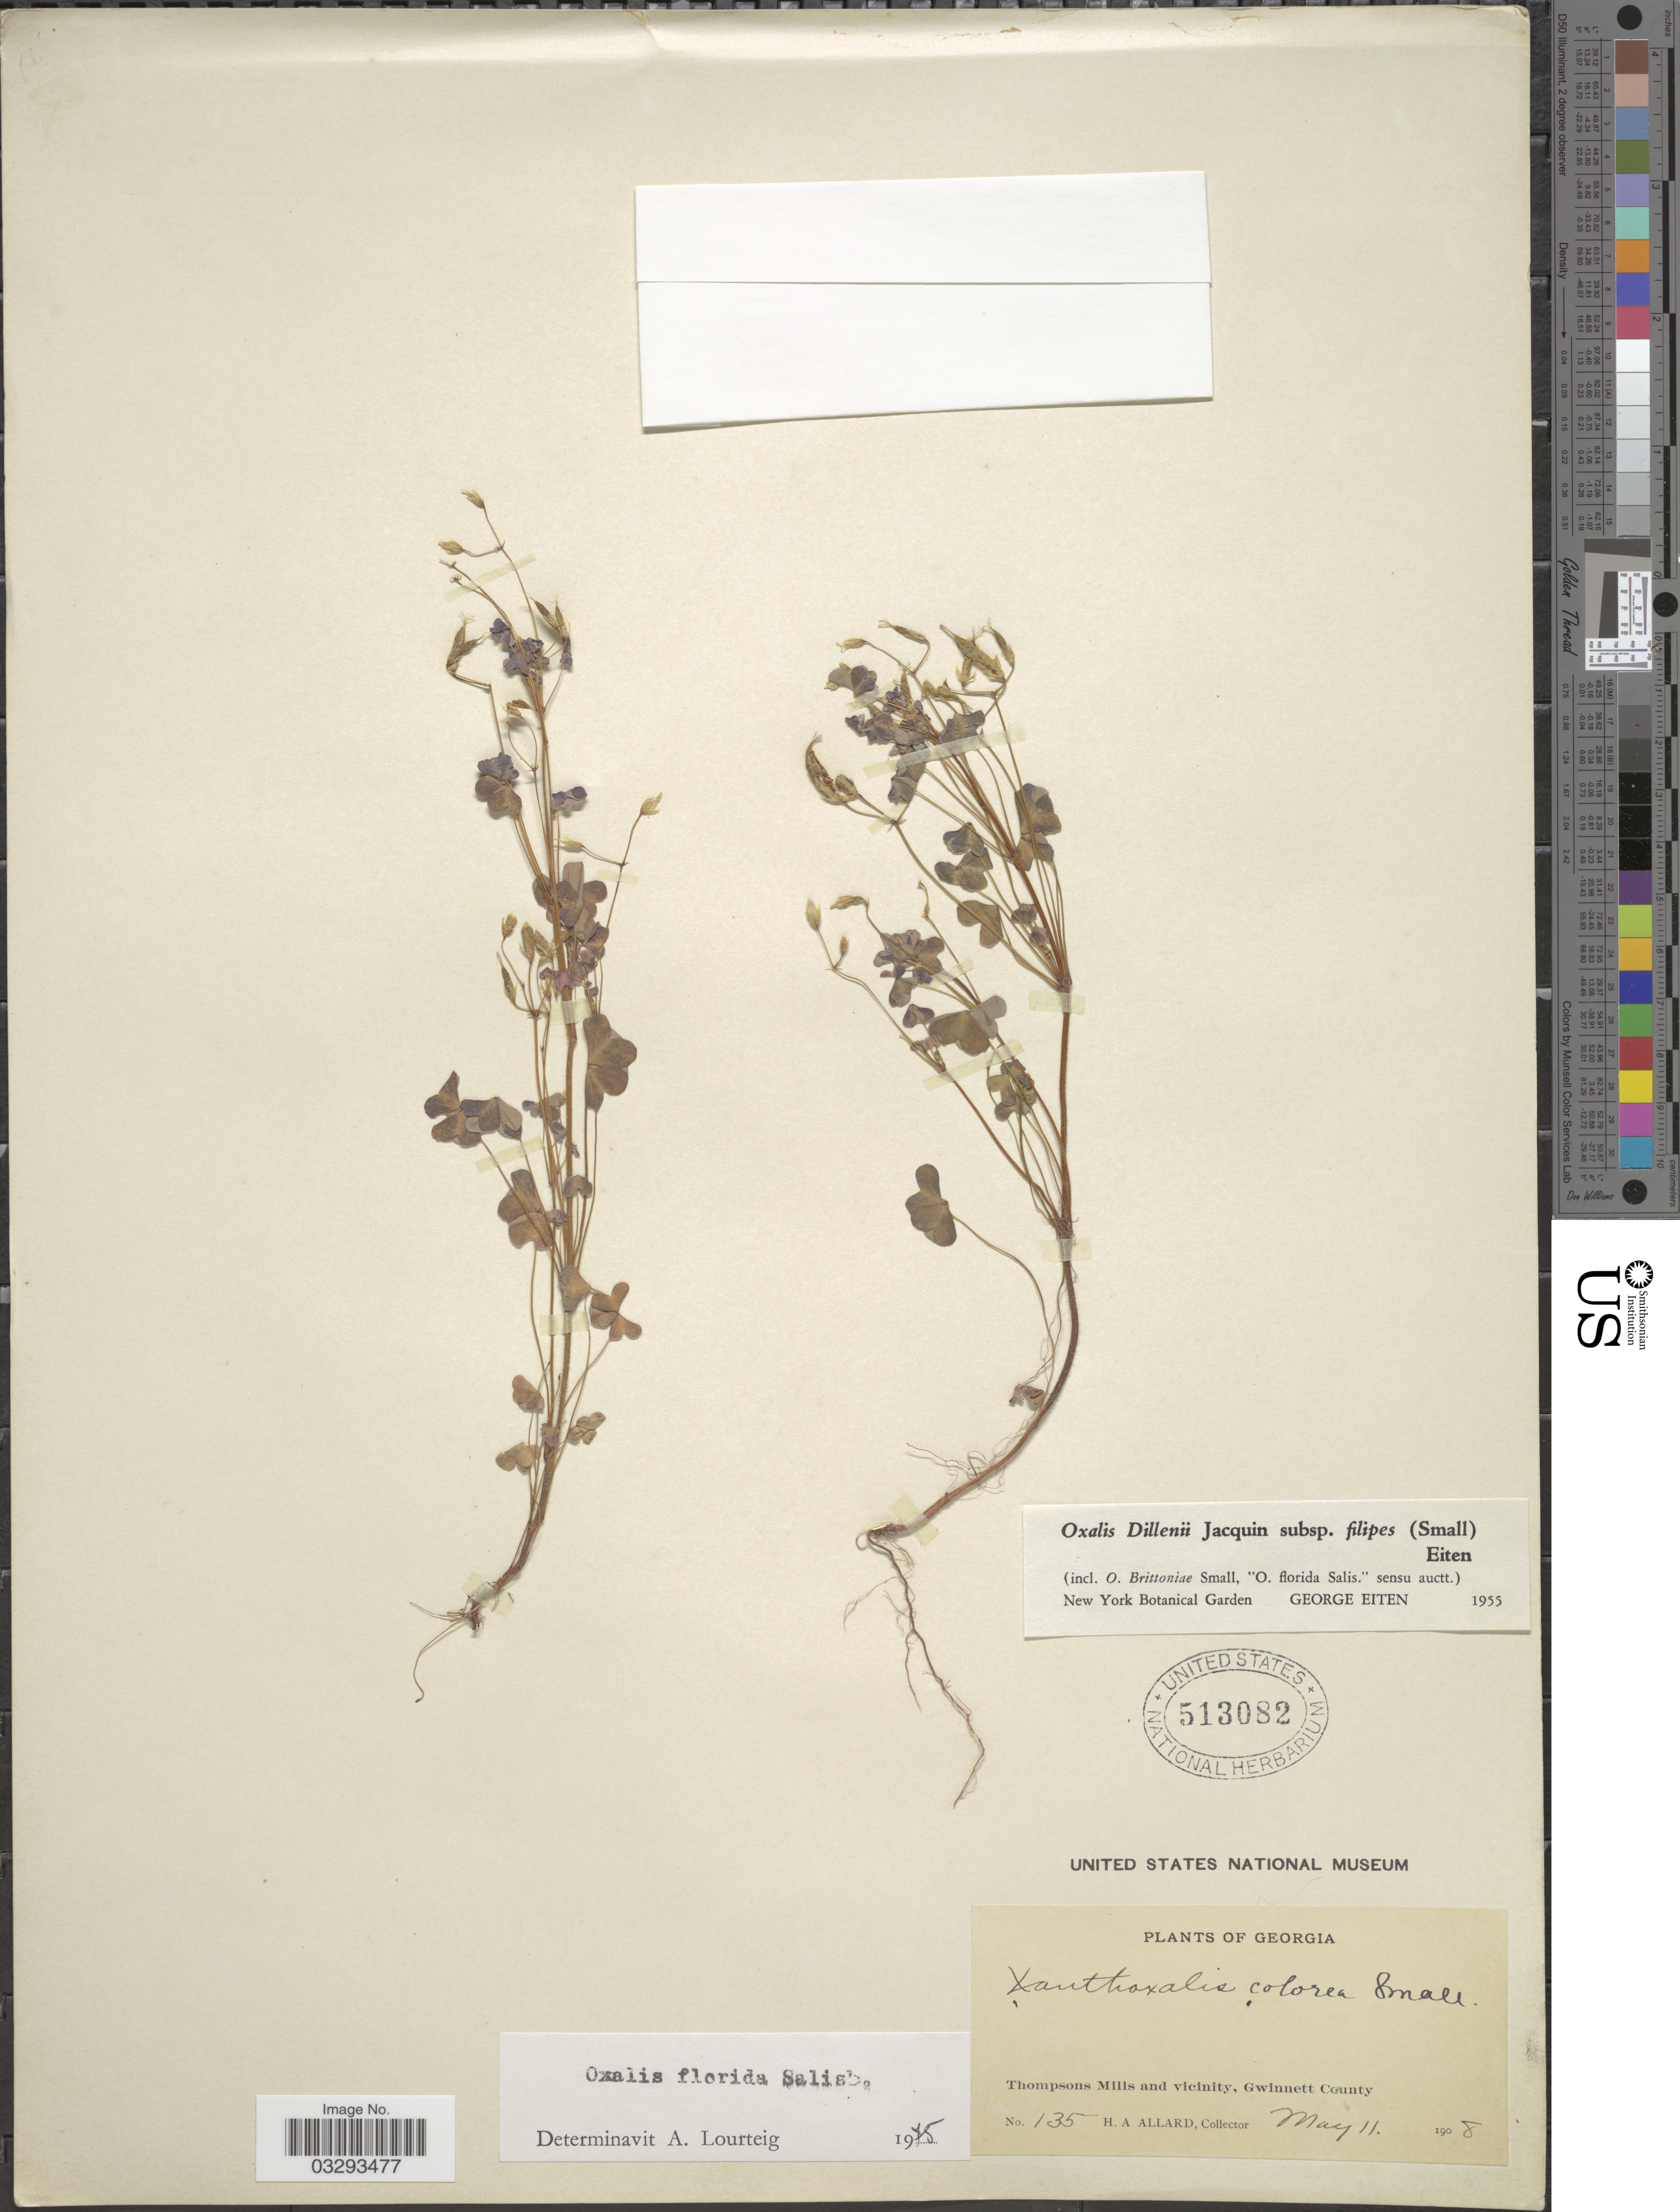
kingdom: Plantae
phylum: Tracheophyta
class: Magnoliopsida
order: Oxalidales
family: Oxalidaceae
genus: Oxalis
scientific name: Oxalis florida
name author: Salisb.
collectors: H. A. Allard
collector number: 135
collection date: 1908-05-11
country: United States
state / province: Georgia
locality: Thompsons Mills and vicinity, Gwinnett County.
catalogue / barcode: US 513082